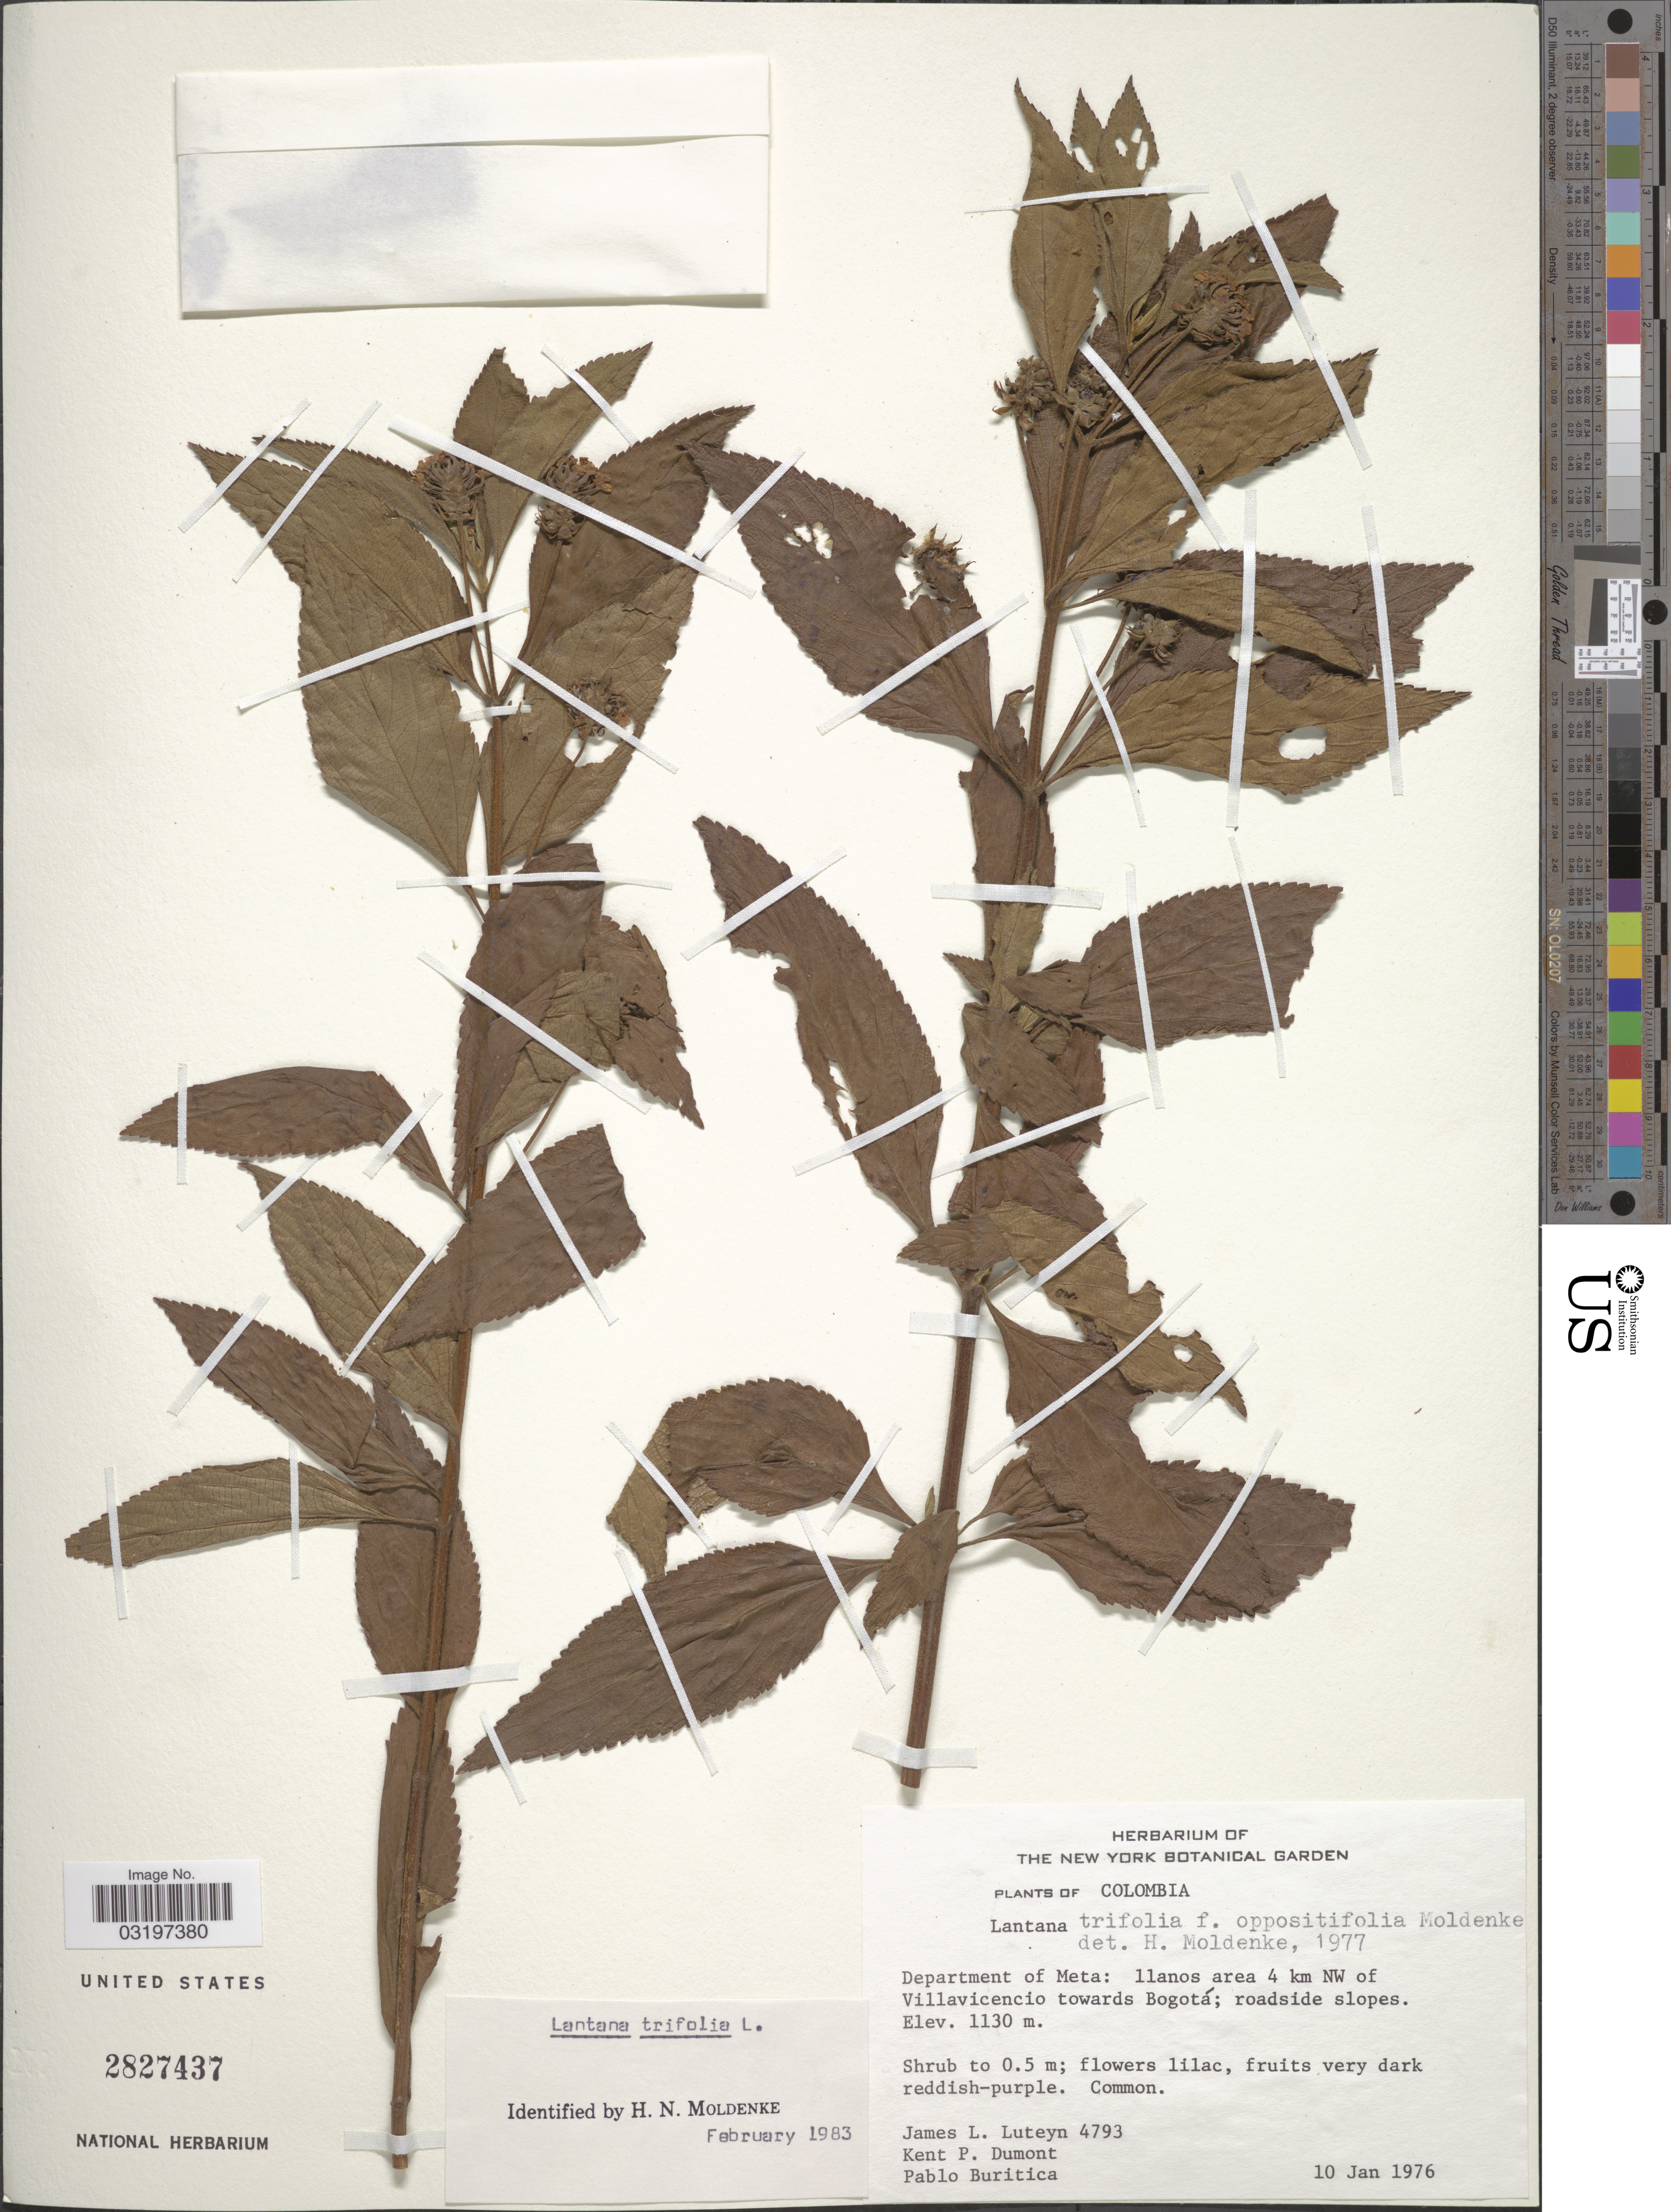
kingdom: Plantae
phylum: Tracheophyta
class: Magnoliopsida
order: Lamiales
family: Verbenaceae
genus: Lantana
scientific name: Lantana trifolia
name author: L.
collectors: J. Luteyn, K. P. Dumont & P. Buritica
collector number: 4793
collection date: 1976-01-10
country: Colombia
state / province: Meta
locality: Department of Meta: llanos area 4 km NW of Villavicencio towards Bogotá; roadside slopes.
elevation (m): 1130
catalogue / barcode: US 2827437